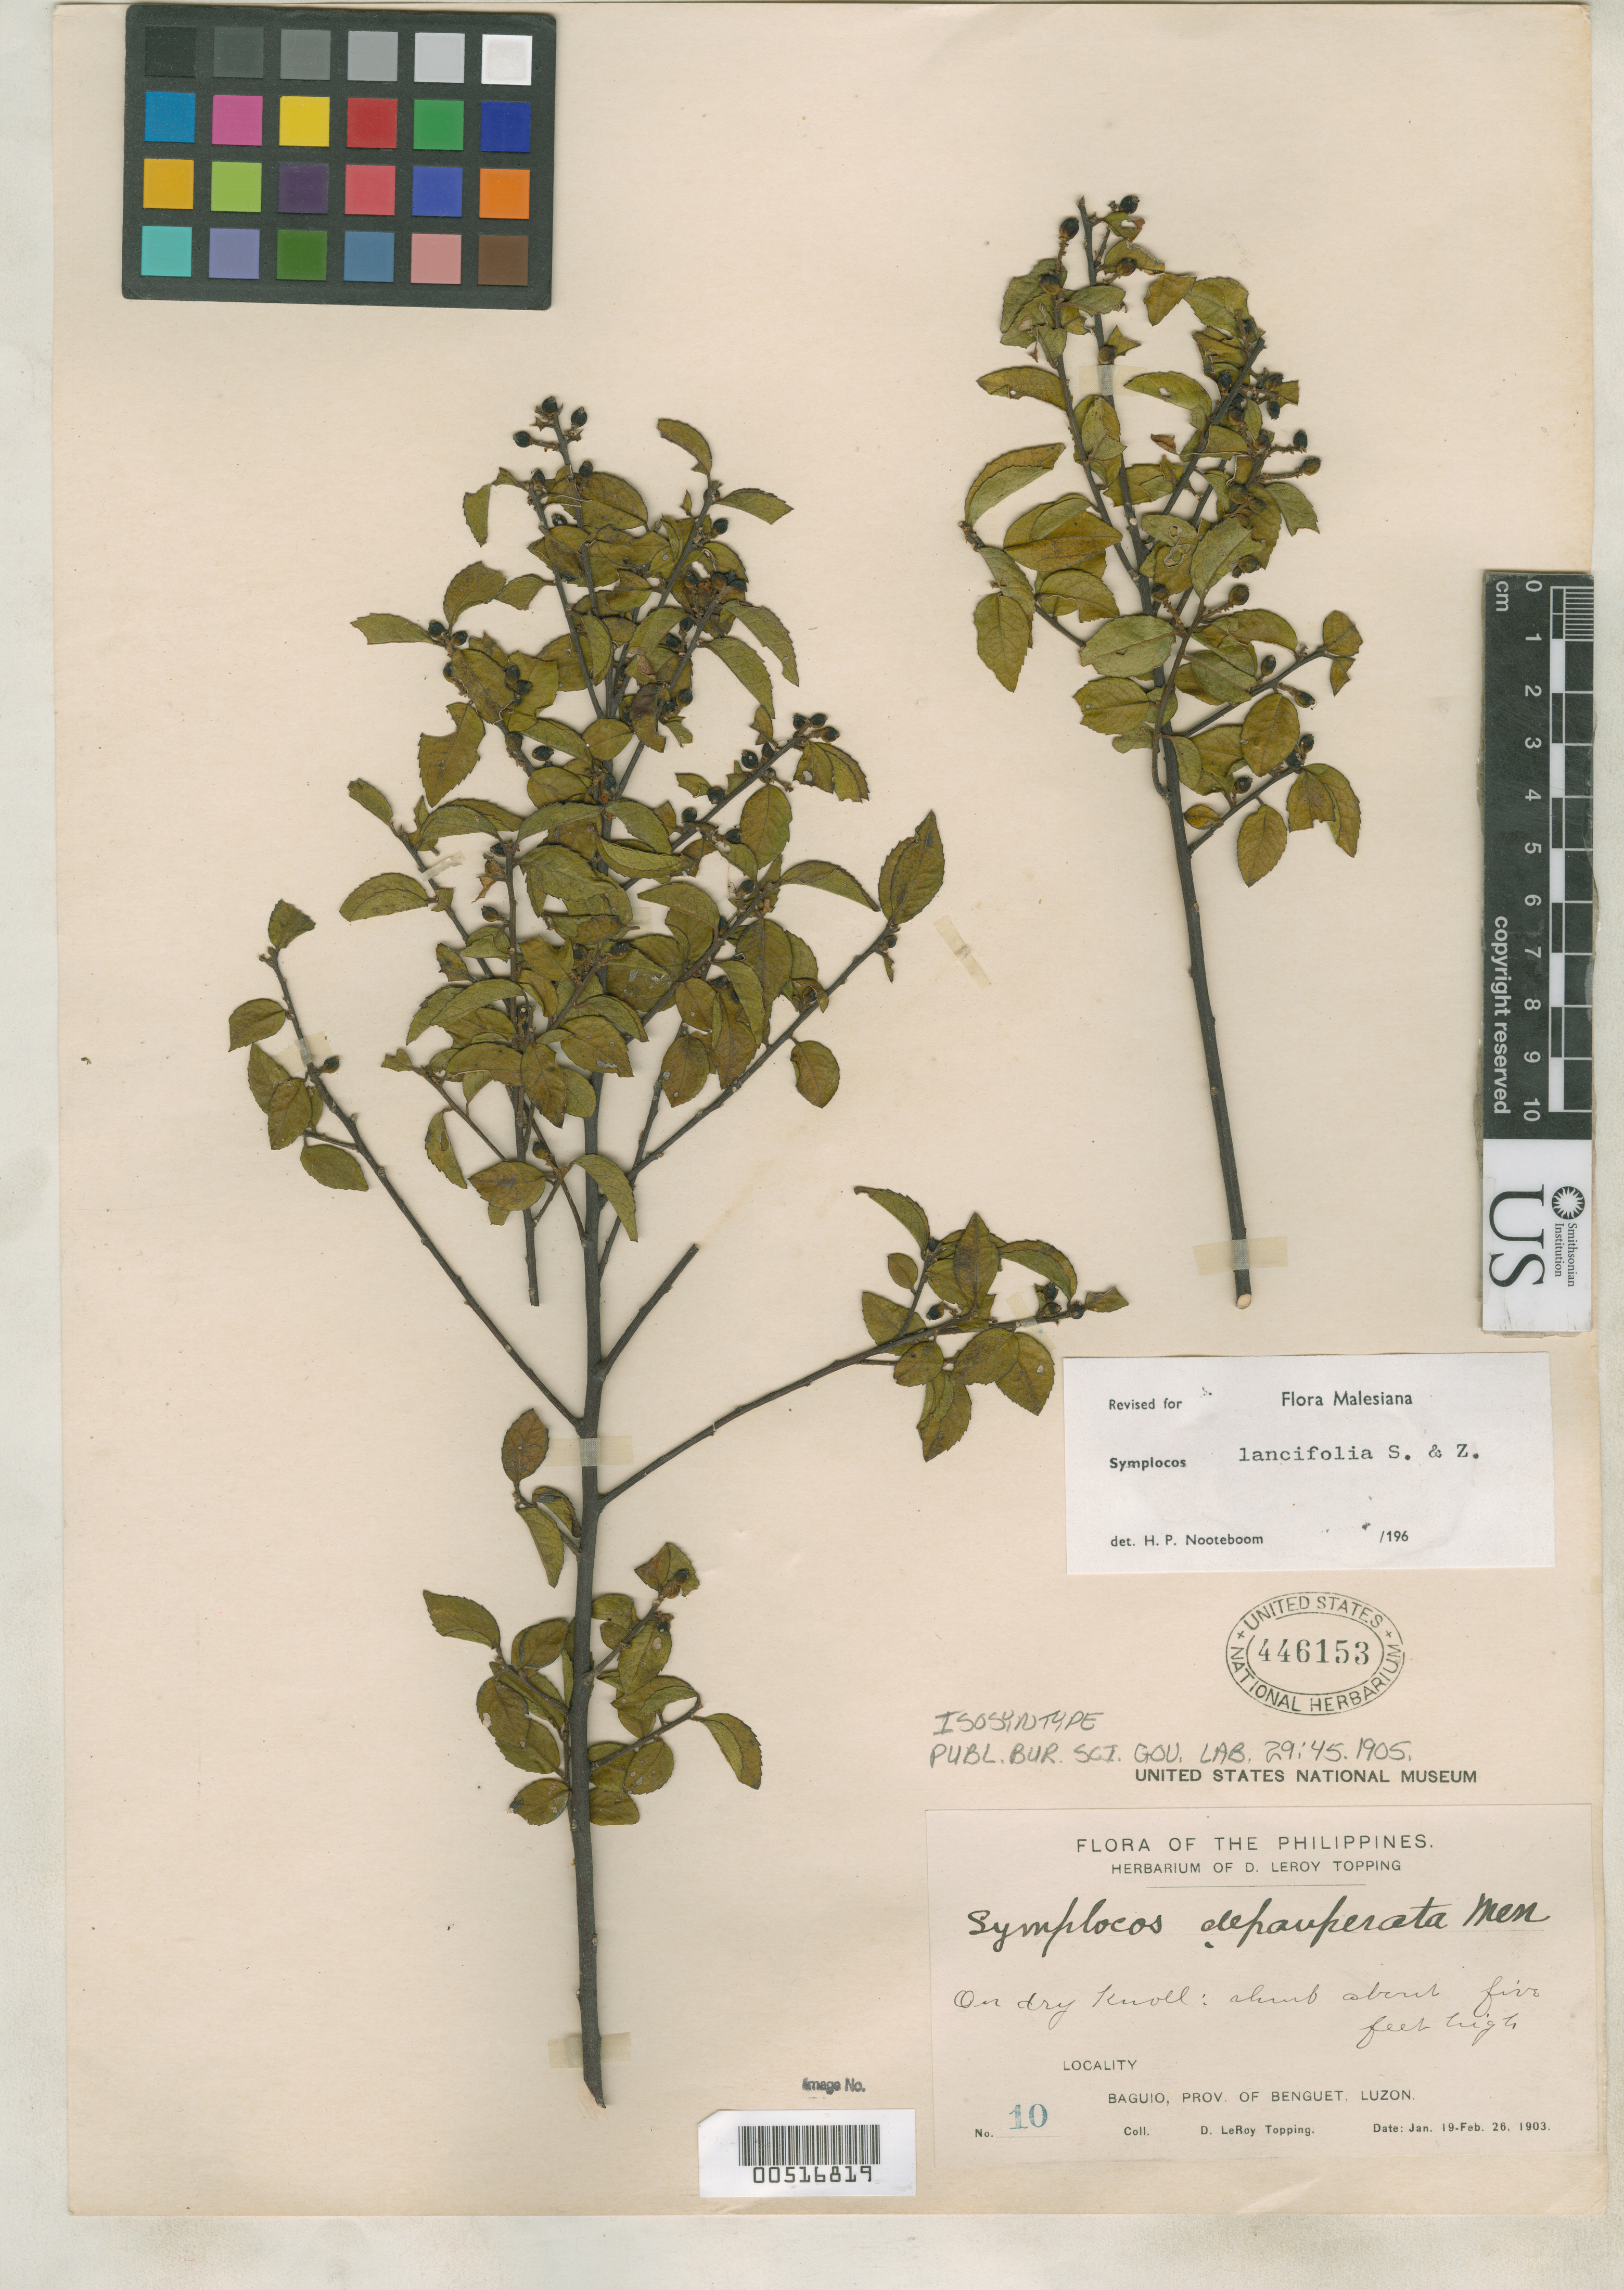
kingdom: Plantae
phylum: Tracheophyta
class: Magnoliopsida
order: Ericales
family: Symplocaceae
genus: Symplocos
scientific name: Symplocos depauperata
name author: Merr.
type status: Isosyntype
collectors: D. L. Topping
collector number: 10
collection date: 1903-01-19/1903-02-26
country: Philippines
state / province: Cordillera (Administrative Region)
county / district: Benguet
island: Luzon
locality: Baguio, prov. of Benguet, Luzon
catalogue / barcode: US 446153